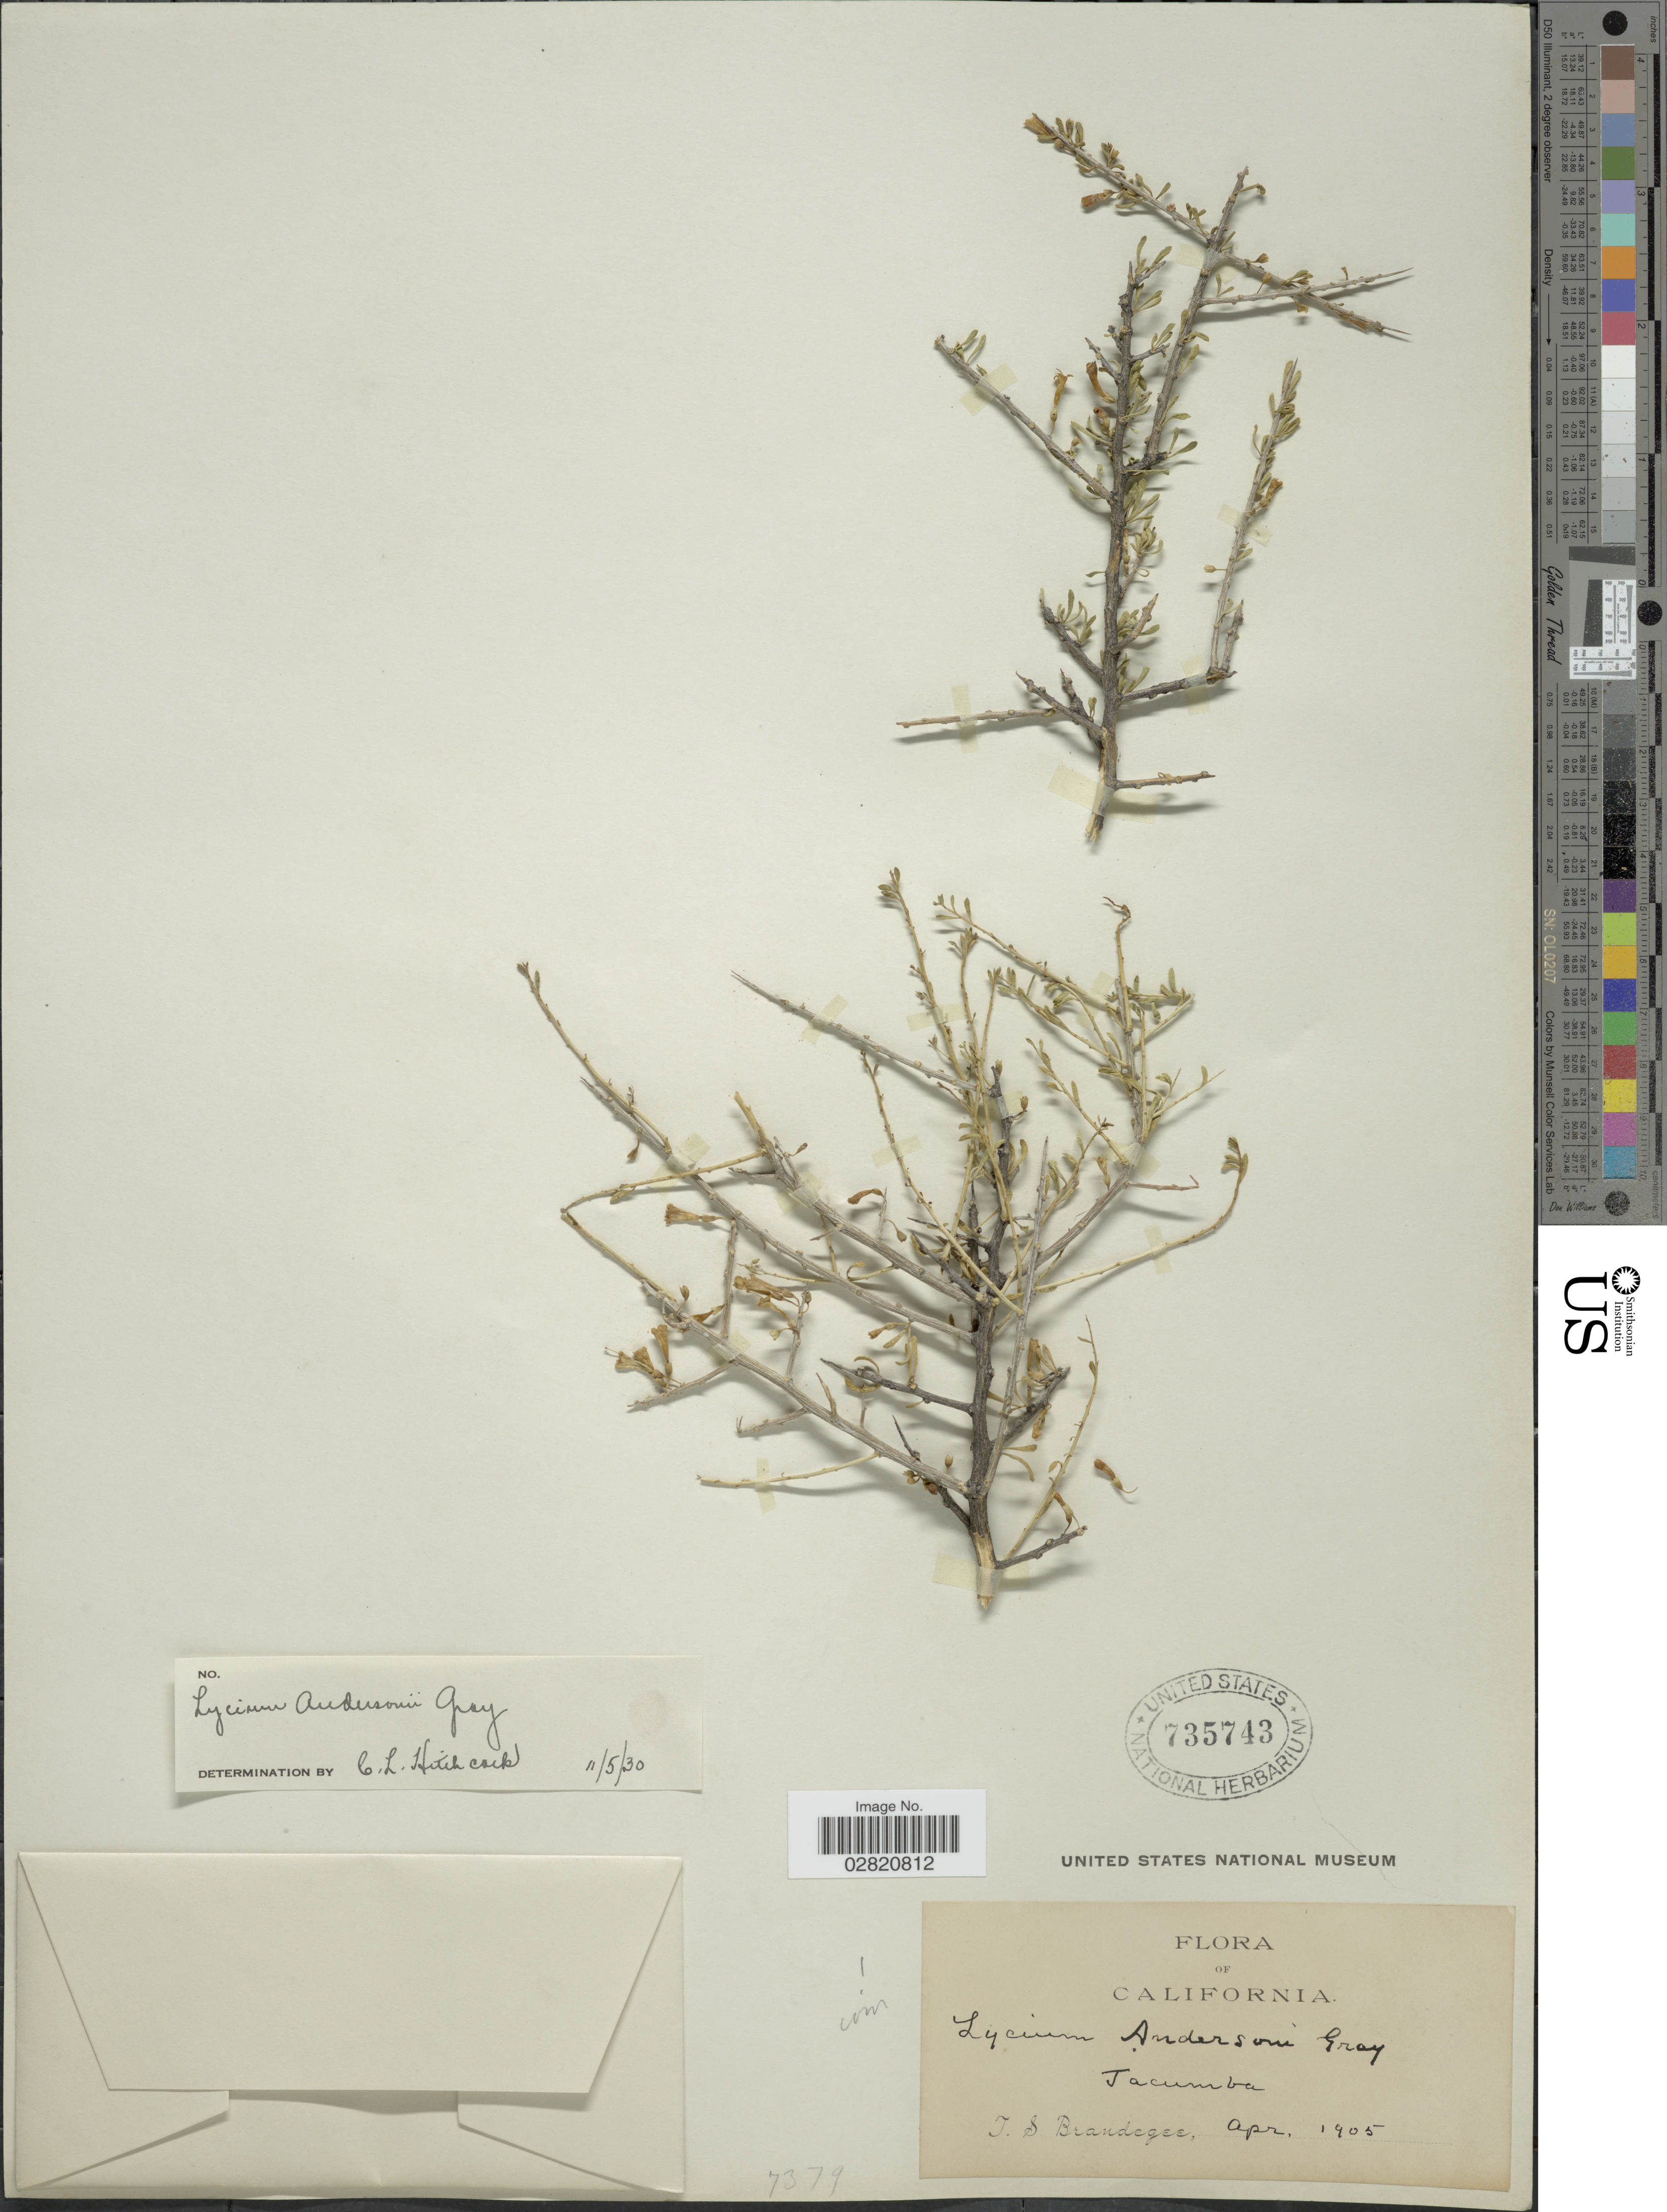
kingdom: Plantae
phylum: Tracheophyta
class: Magnoliopsida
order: Solanales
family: Solanaceae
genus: Lycium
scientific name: Lycium andersonii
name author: A. Gray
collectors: J. S. Brandegee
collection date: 1905-04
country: United States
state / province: California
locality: Tacumba.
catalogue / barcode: US 735743